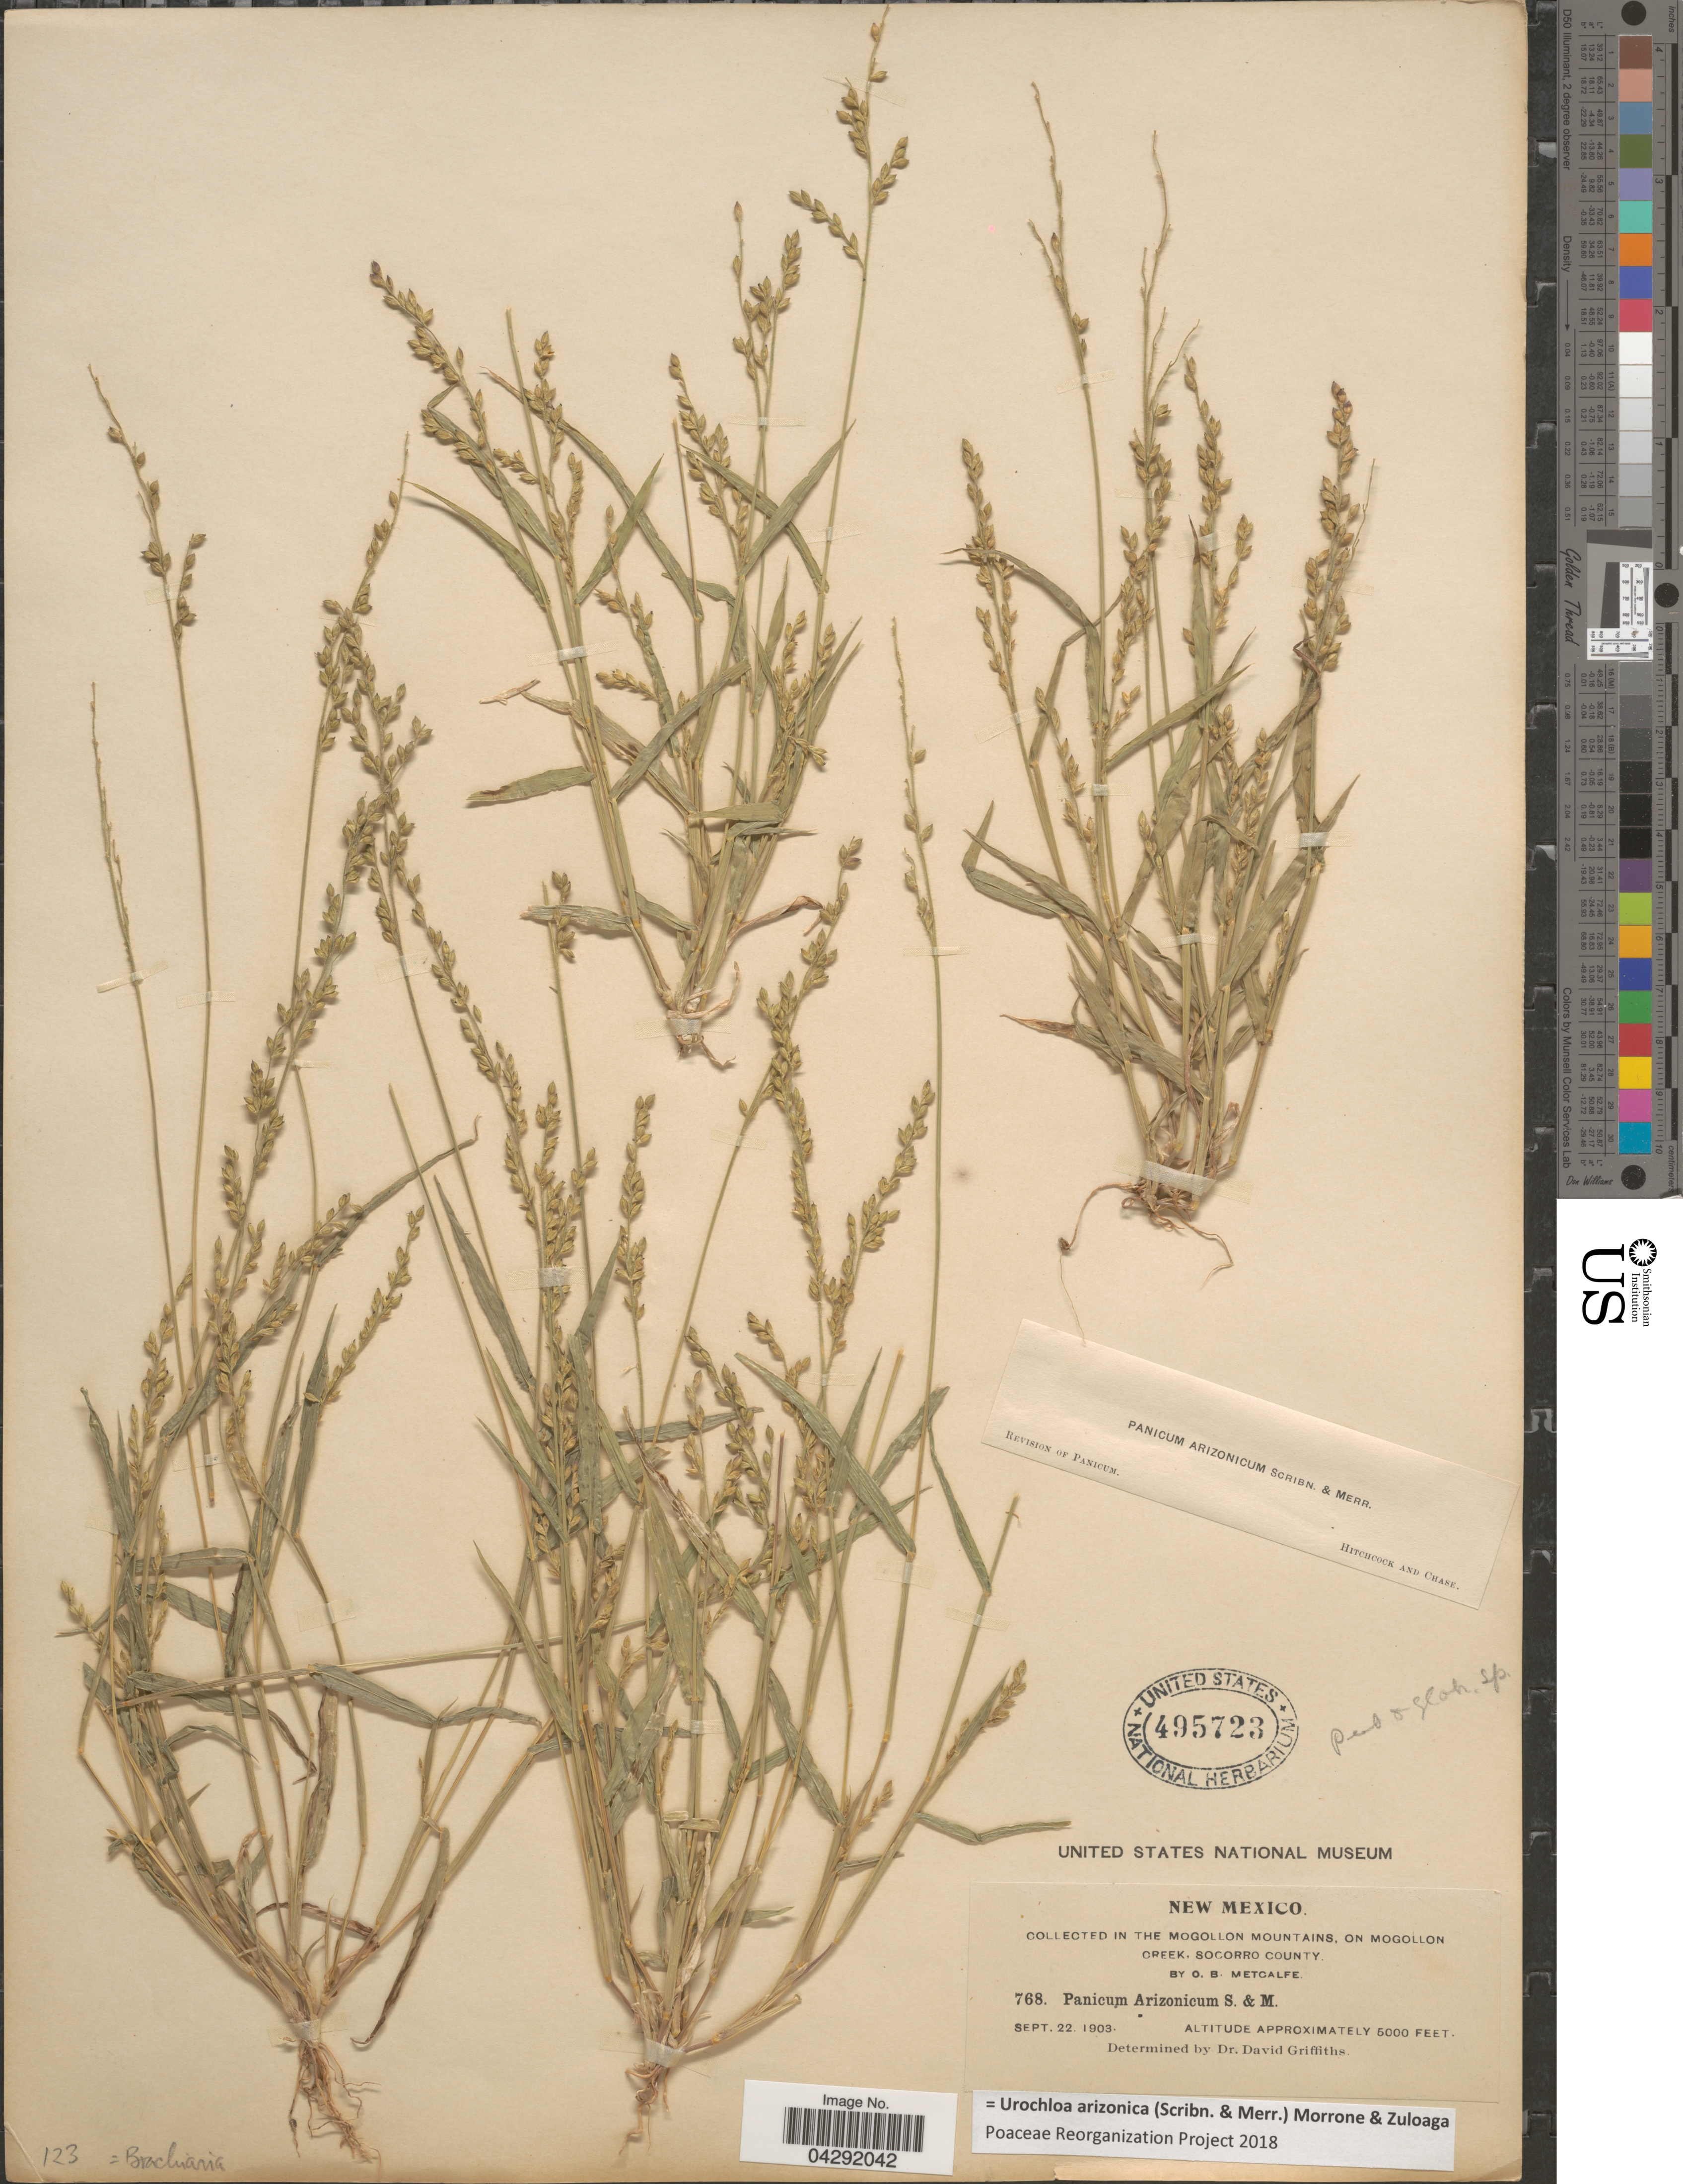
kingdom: Plantae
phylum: Tracheophyta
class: Liliopsida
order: Poales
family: Poaceae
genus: Urochloa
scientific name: Urochloa arizonica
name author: (Scribn. & Merr.) Morrone & Zuloaga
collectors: O. B. Metcalfe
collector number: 768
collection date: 1903-09-22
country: United States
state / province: New Mexico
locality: In the Mogollon Mountains, on Mogollon Creek, Socorro County.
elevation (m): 1524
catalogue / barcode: US 495723